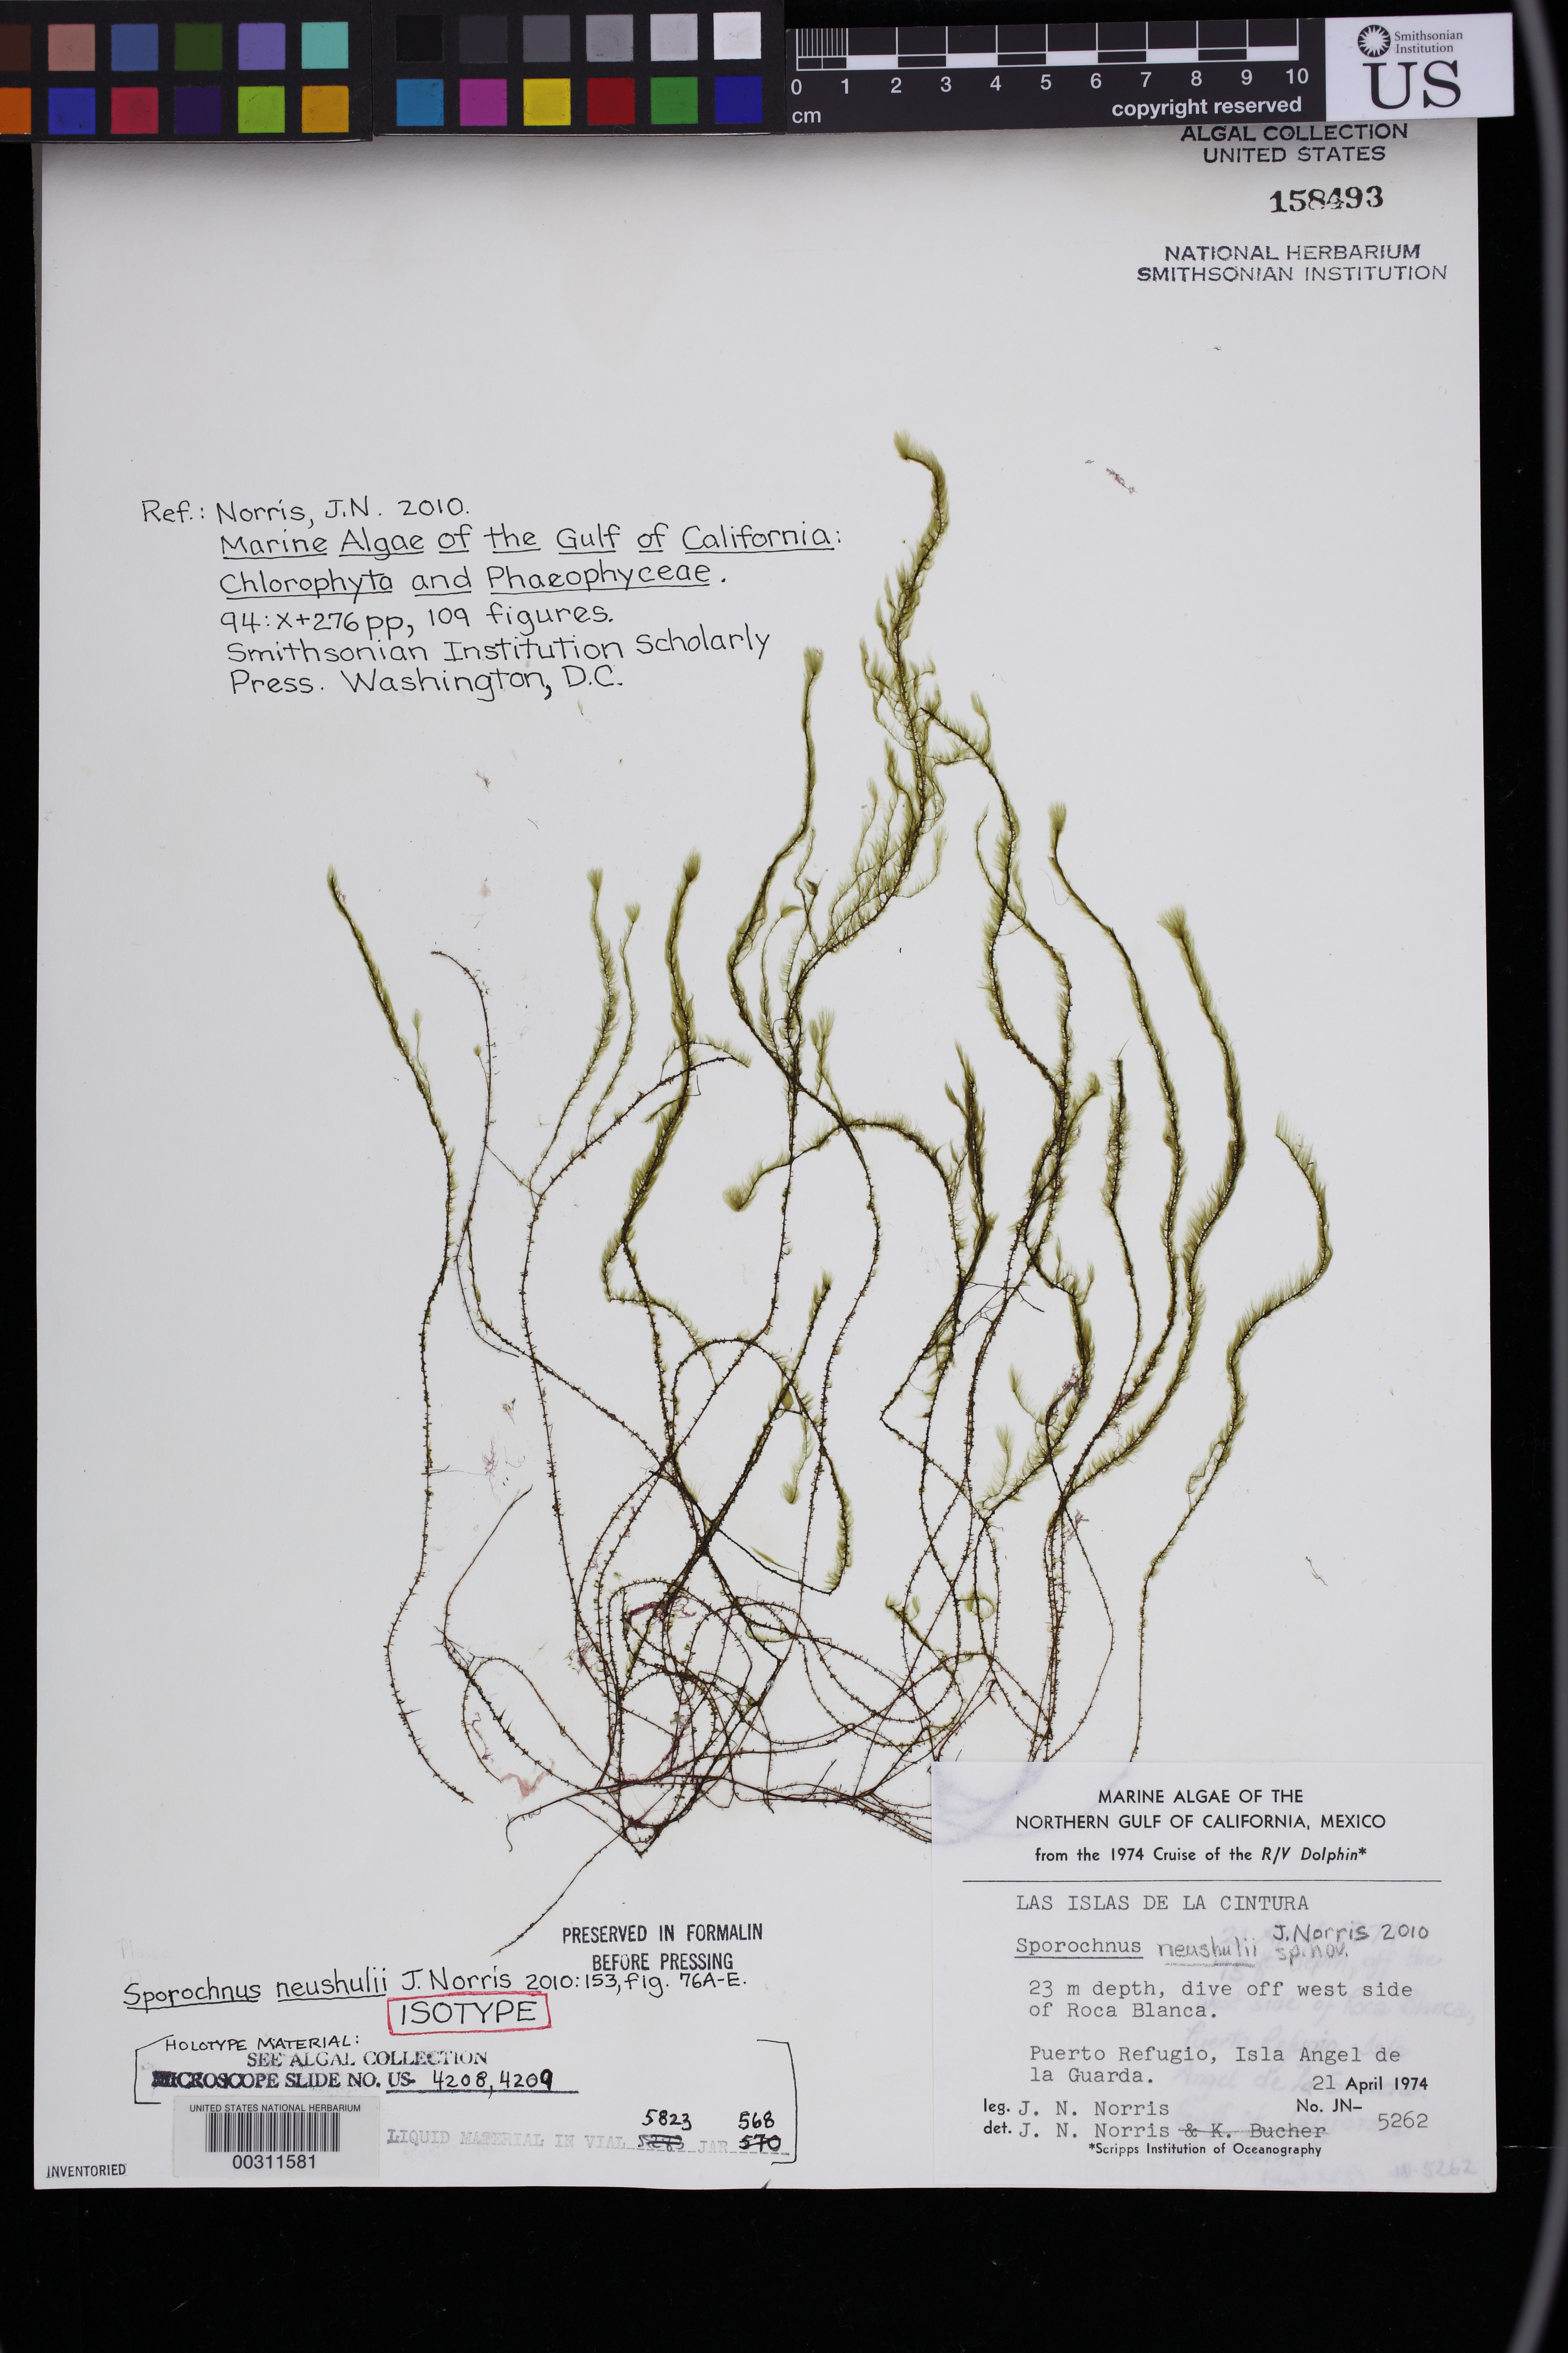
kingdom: Chromista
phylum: Ochrophyta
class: Phaeophyceae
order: Sporochnales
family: Sporochnaceae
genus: Sporochnus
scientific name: Sporochnus neushulii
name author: J.N. Norris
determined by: Norris, James N.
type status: Isotype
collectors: J. N. Norris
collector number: JN-5262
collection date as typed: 21 Apr 1974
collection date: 1974-04-21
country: Mexico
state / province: Baja California Norte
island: Isla Angel de la Guarda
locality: Roca Blanca (off west side), Puerto Refugio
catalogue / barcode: US 158493